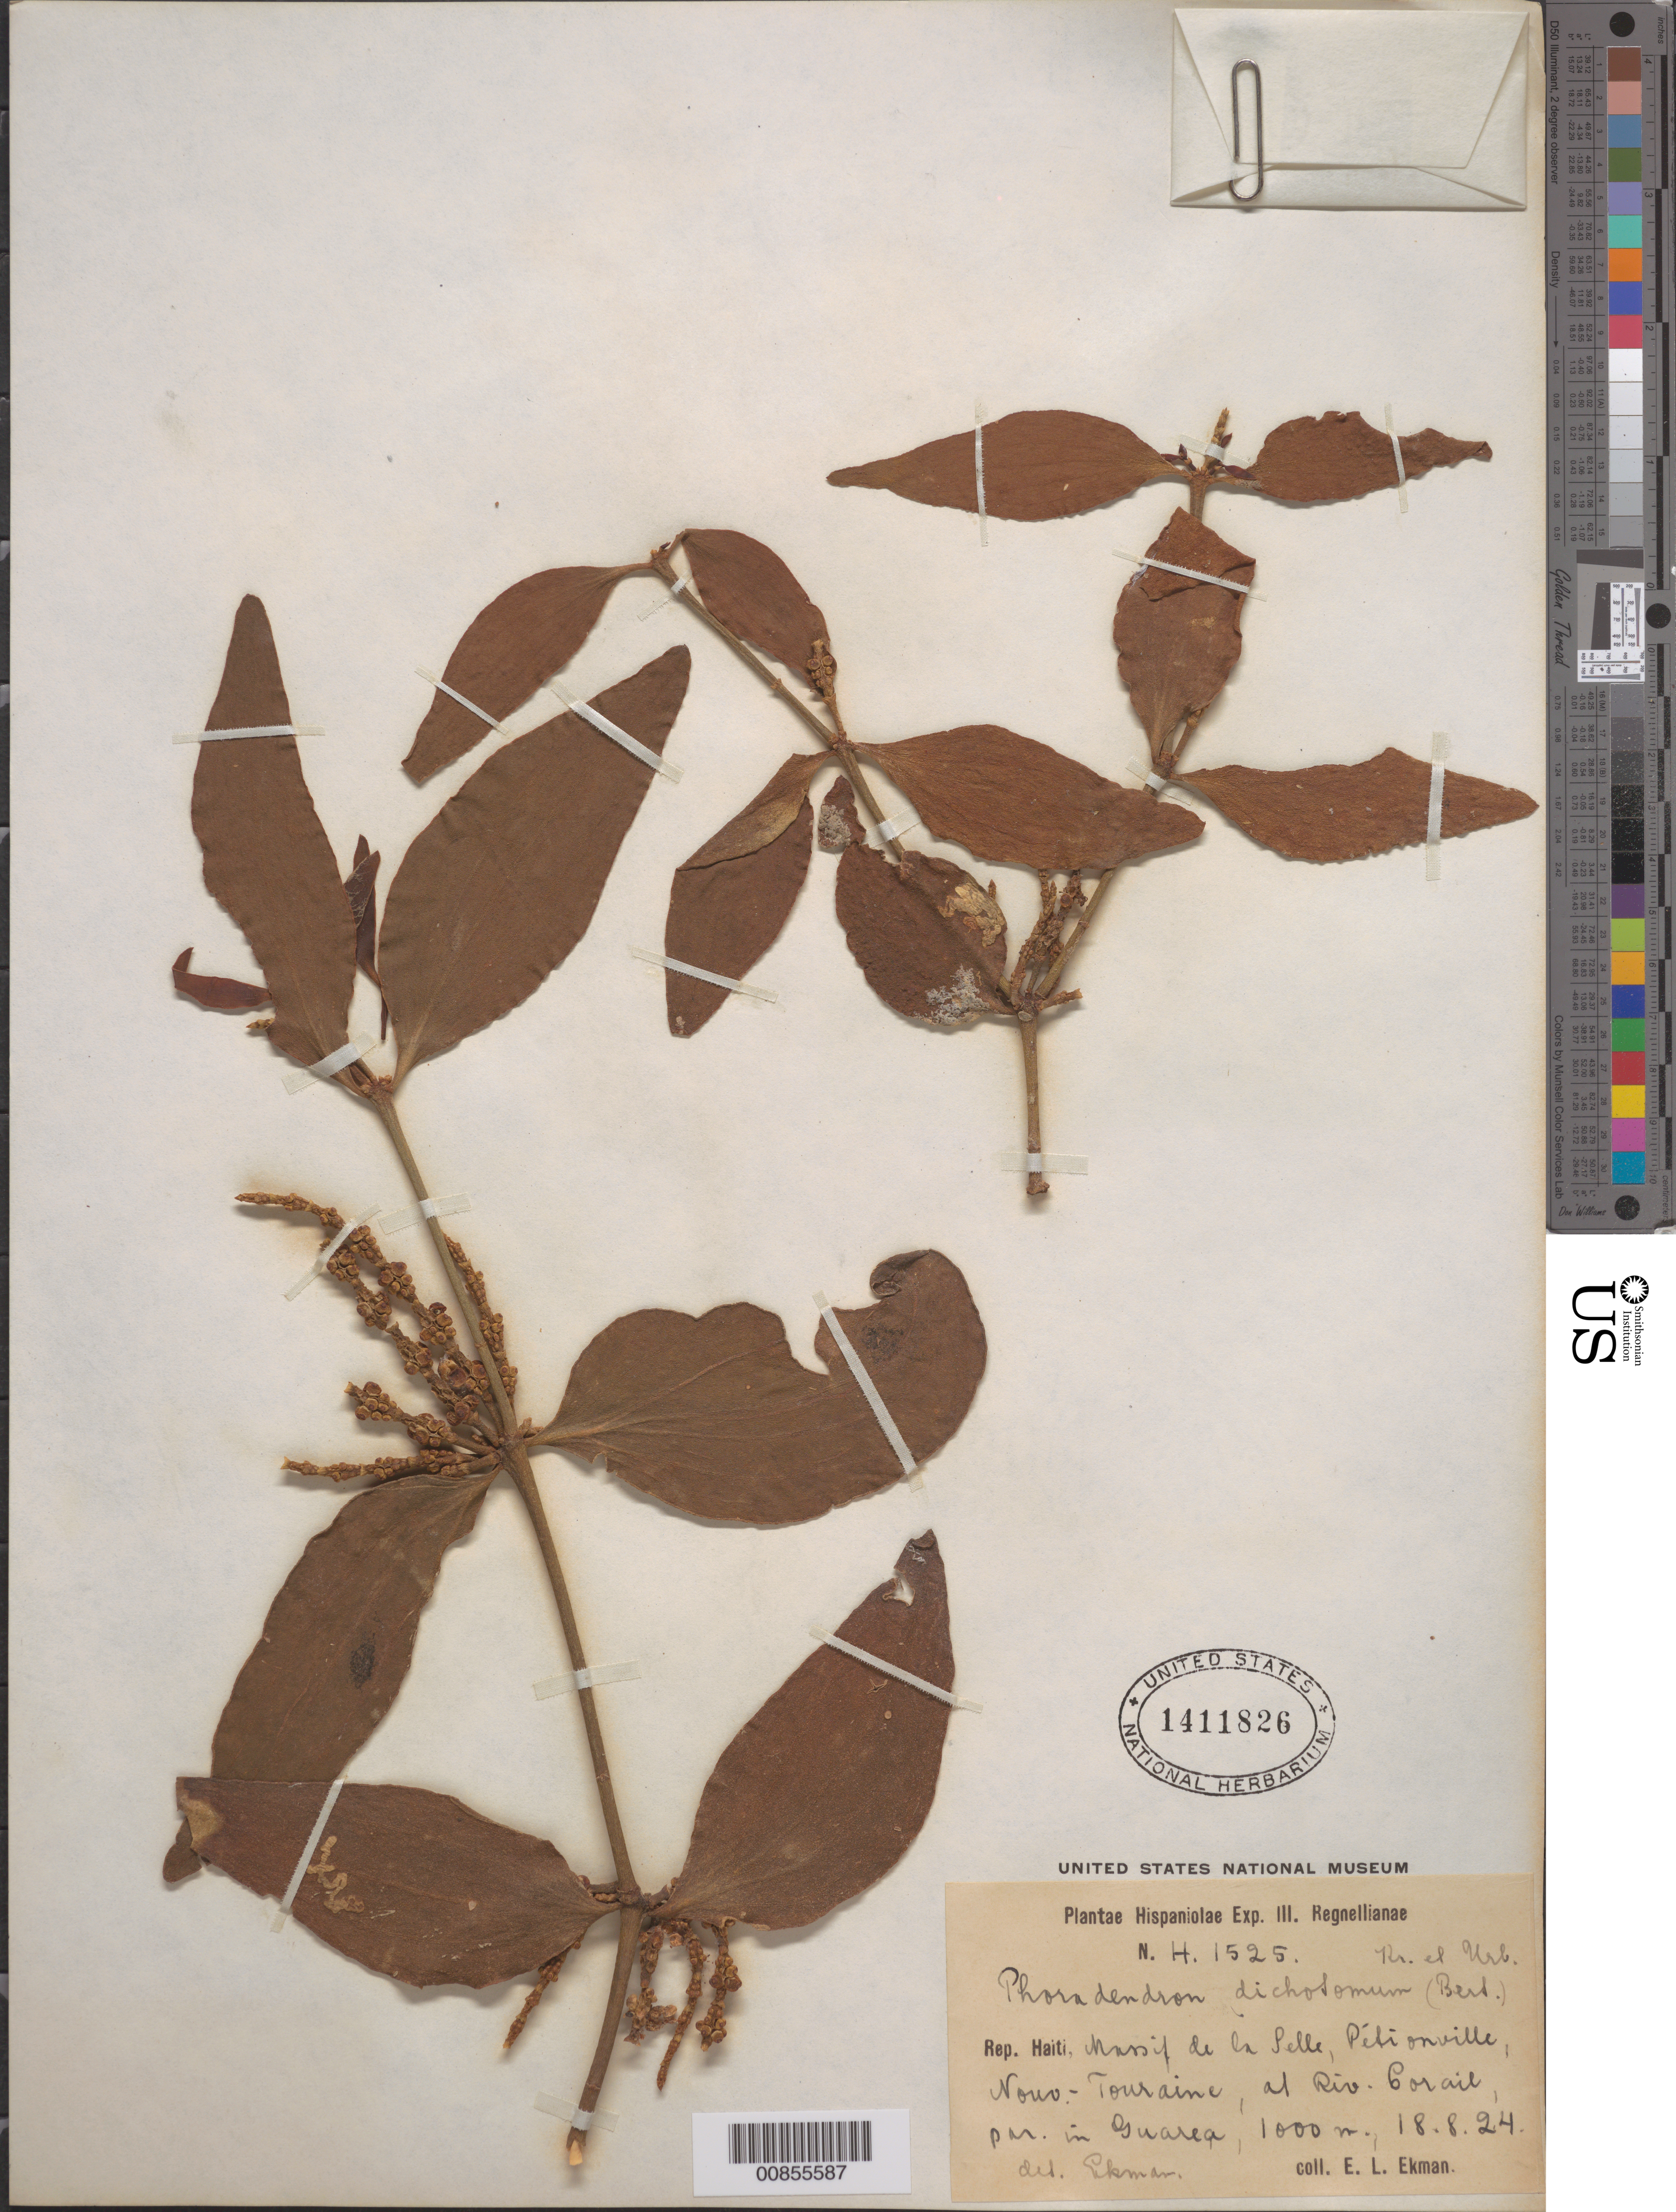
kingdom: Plantae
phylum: Tracheophyta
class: Magnoliopsida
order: Santalales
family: Viscaceae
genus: Phoradendron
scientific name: Phoradendron berteroanum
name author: (DC.) Nutt.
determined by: Ekman, E. L.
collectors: E. L. Ekman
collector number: H 1525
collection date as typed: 18 Aug 1924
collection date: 1924-08-18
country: Haiti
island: Hispaniola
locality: Massif de la Selle, Pétionville, Nouv-Touraine, at Riv. Corail.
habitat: In Guarea.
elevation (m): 1000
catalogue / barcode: US 1411826